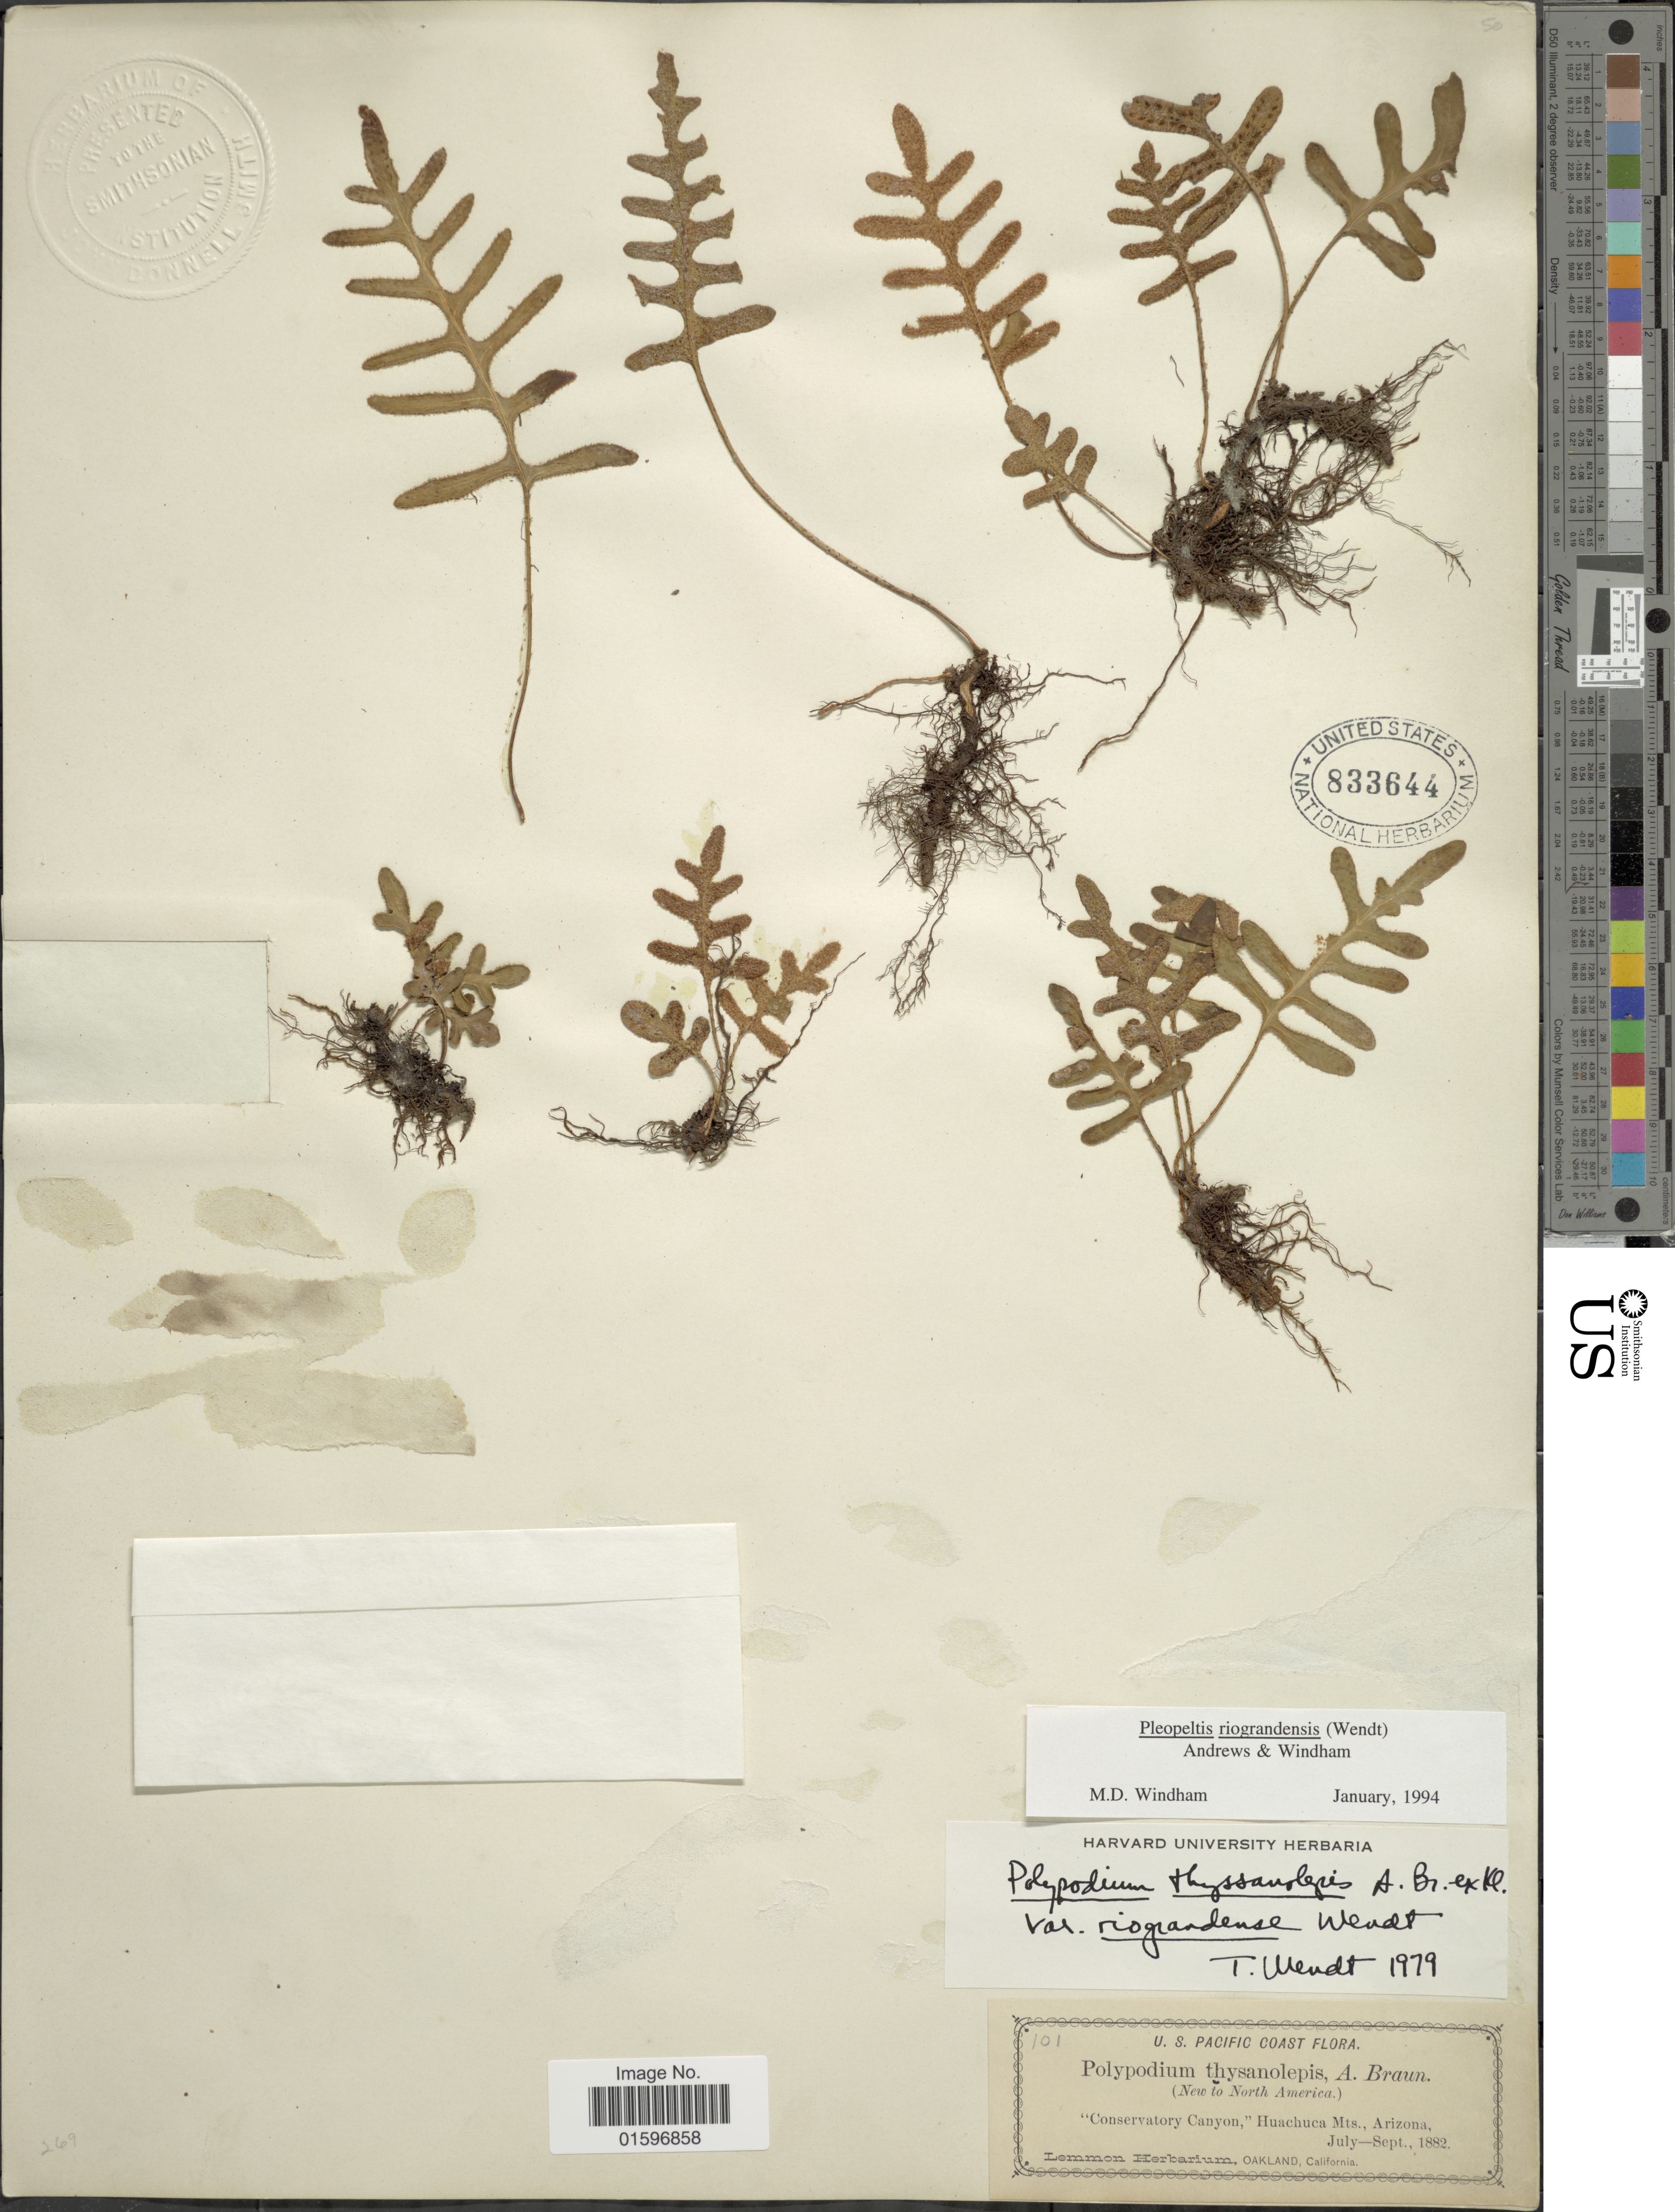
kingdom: Plantae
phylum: Tracheophyta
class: Polypodiopsida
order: Polypodiales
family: Polypodiaceae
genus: Pleopeltis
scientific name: Pleopeltis thyssanolepis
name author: (A. Braun ex Klotzsch) E.G. Andrews & Windham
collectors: ex herb. Lemmon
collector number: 101?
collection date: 1882-07/1882-09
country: United States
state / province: Arizona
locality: U. S. Paicific Coast, Conservatory Canyon, Huachuca Mts., Arizona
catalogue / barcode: US 833644